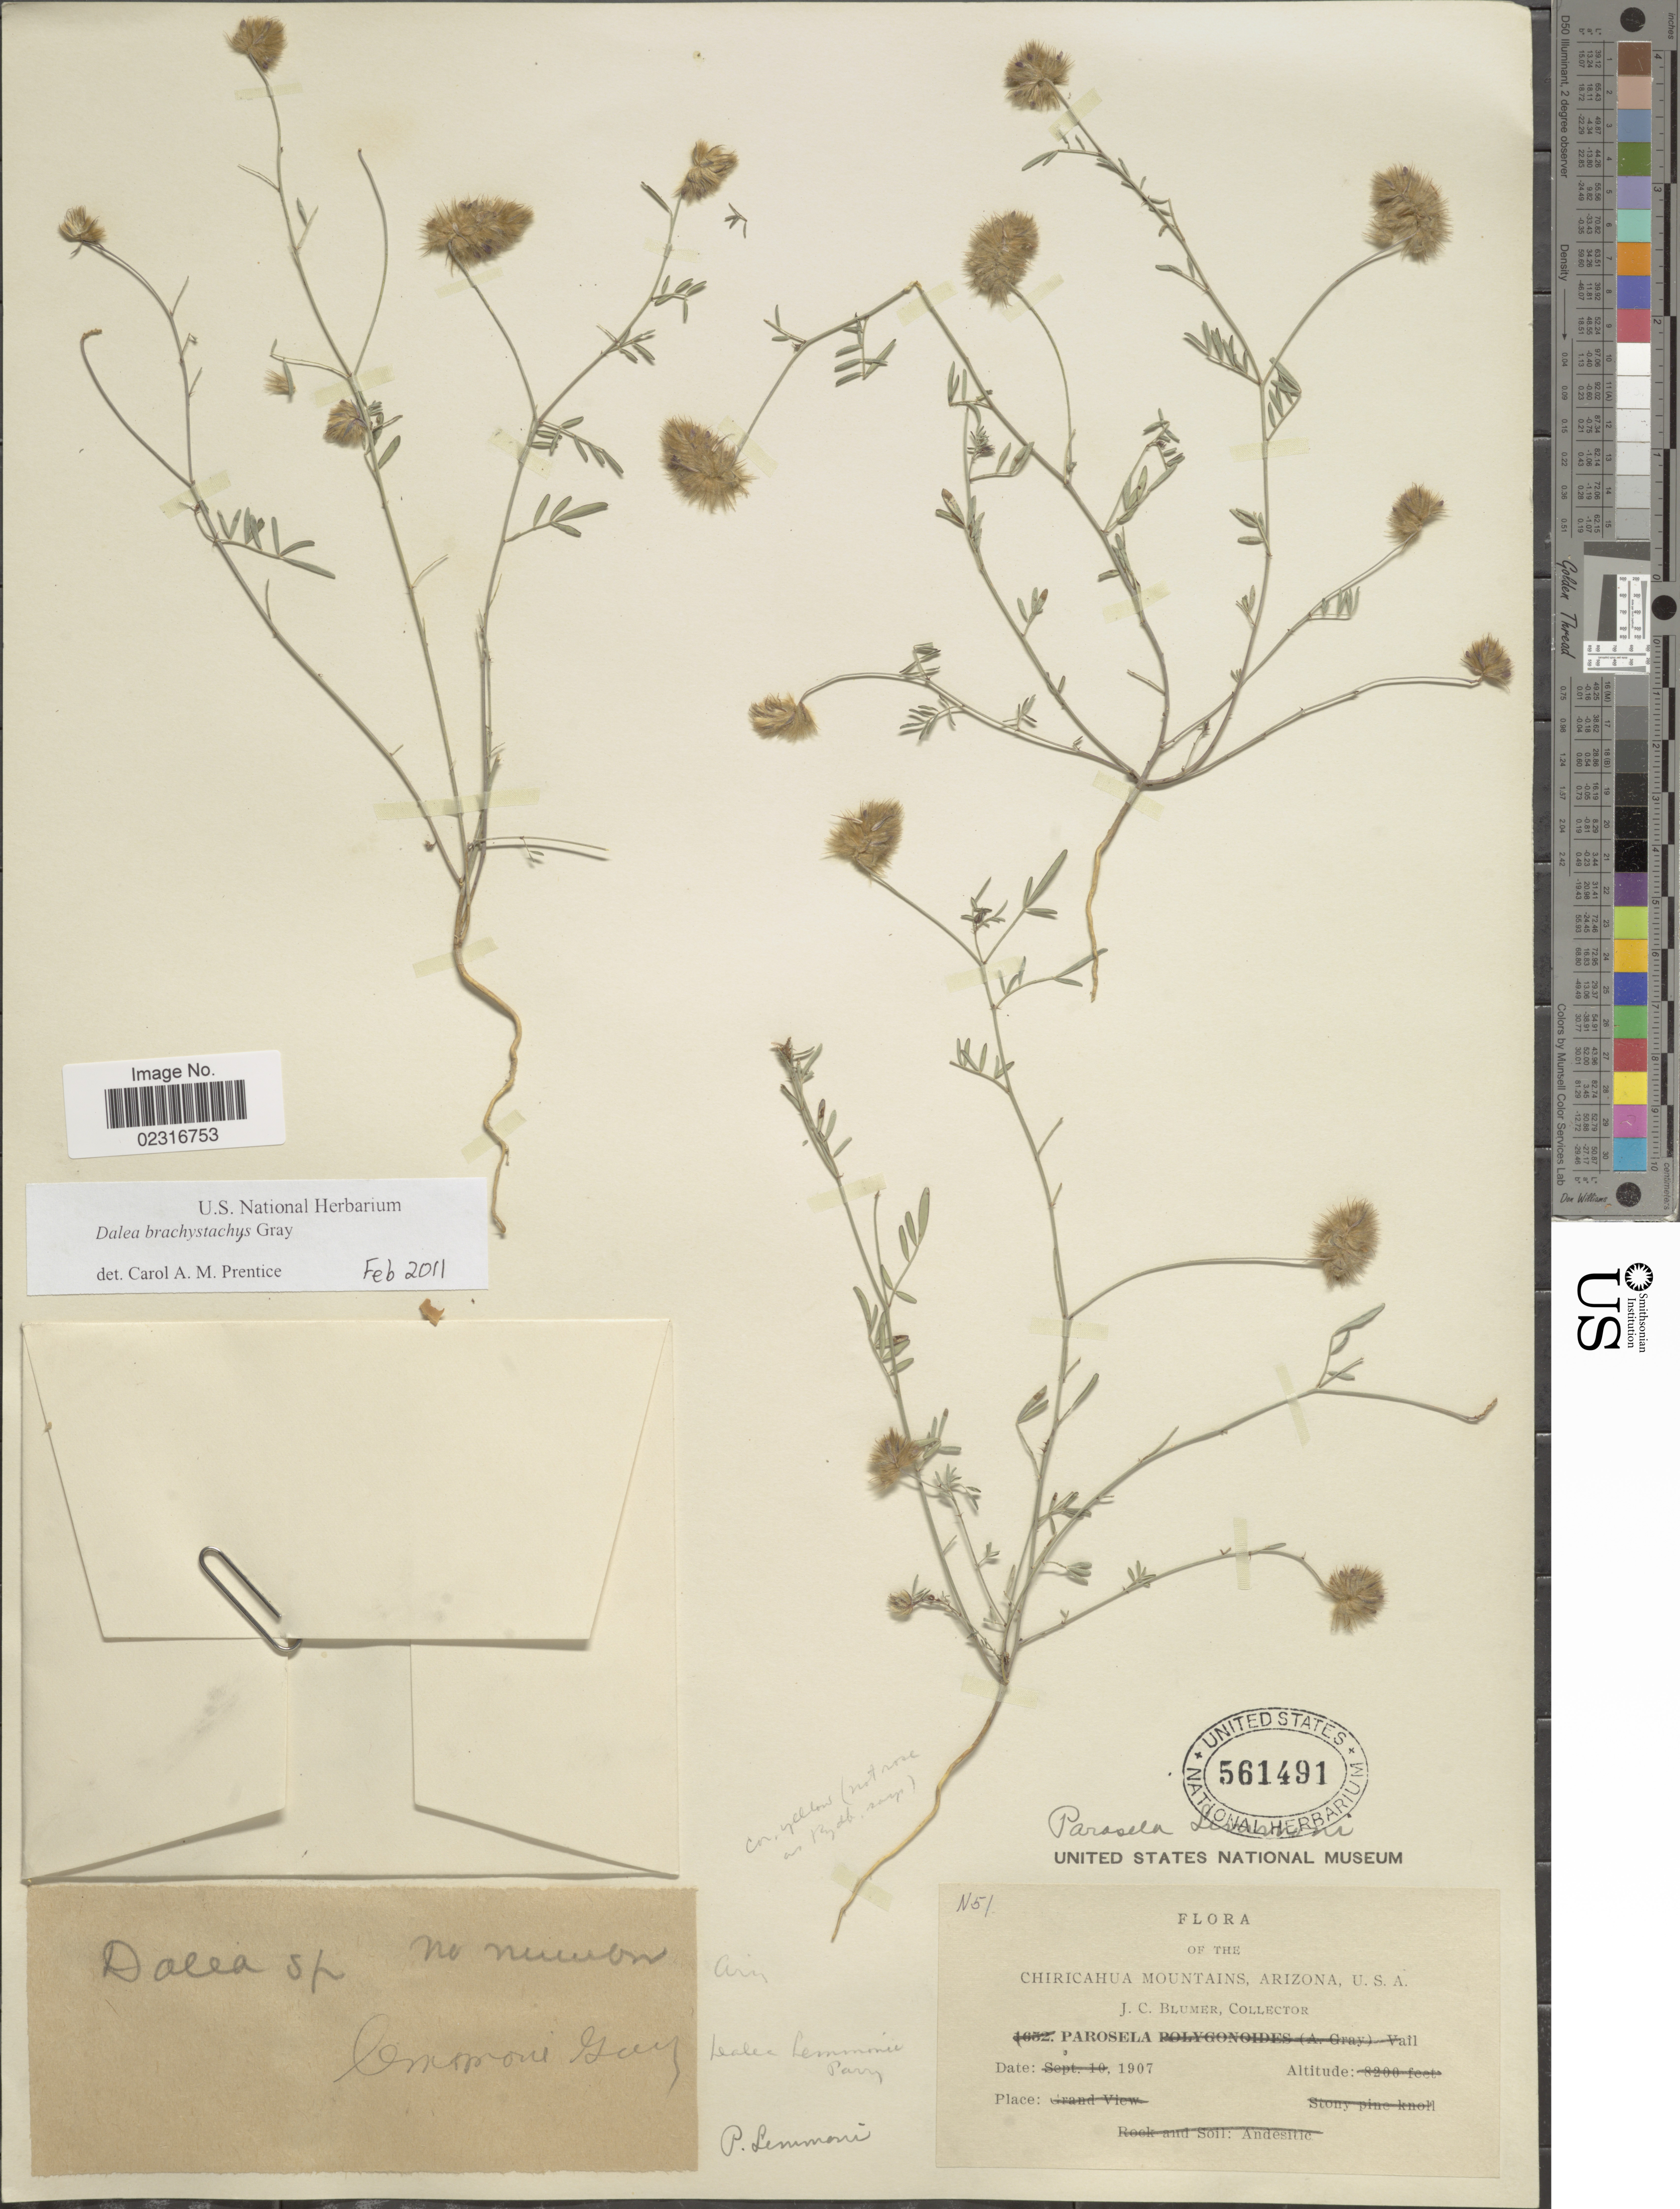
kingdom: Plantae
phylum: Tracheophyta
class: Magnoliopsida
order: Fabales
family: Fabaceae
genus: Dalea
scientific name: Dalea brachystachys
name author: A. Gray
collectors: J. C. Blumer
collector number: N51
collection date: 1907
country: United States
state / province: Arizona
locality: Chirichua Mountains, U.S.A.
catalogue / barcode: US 561491